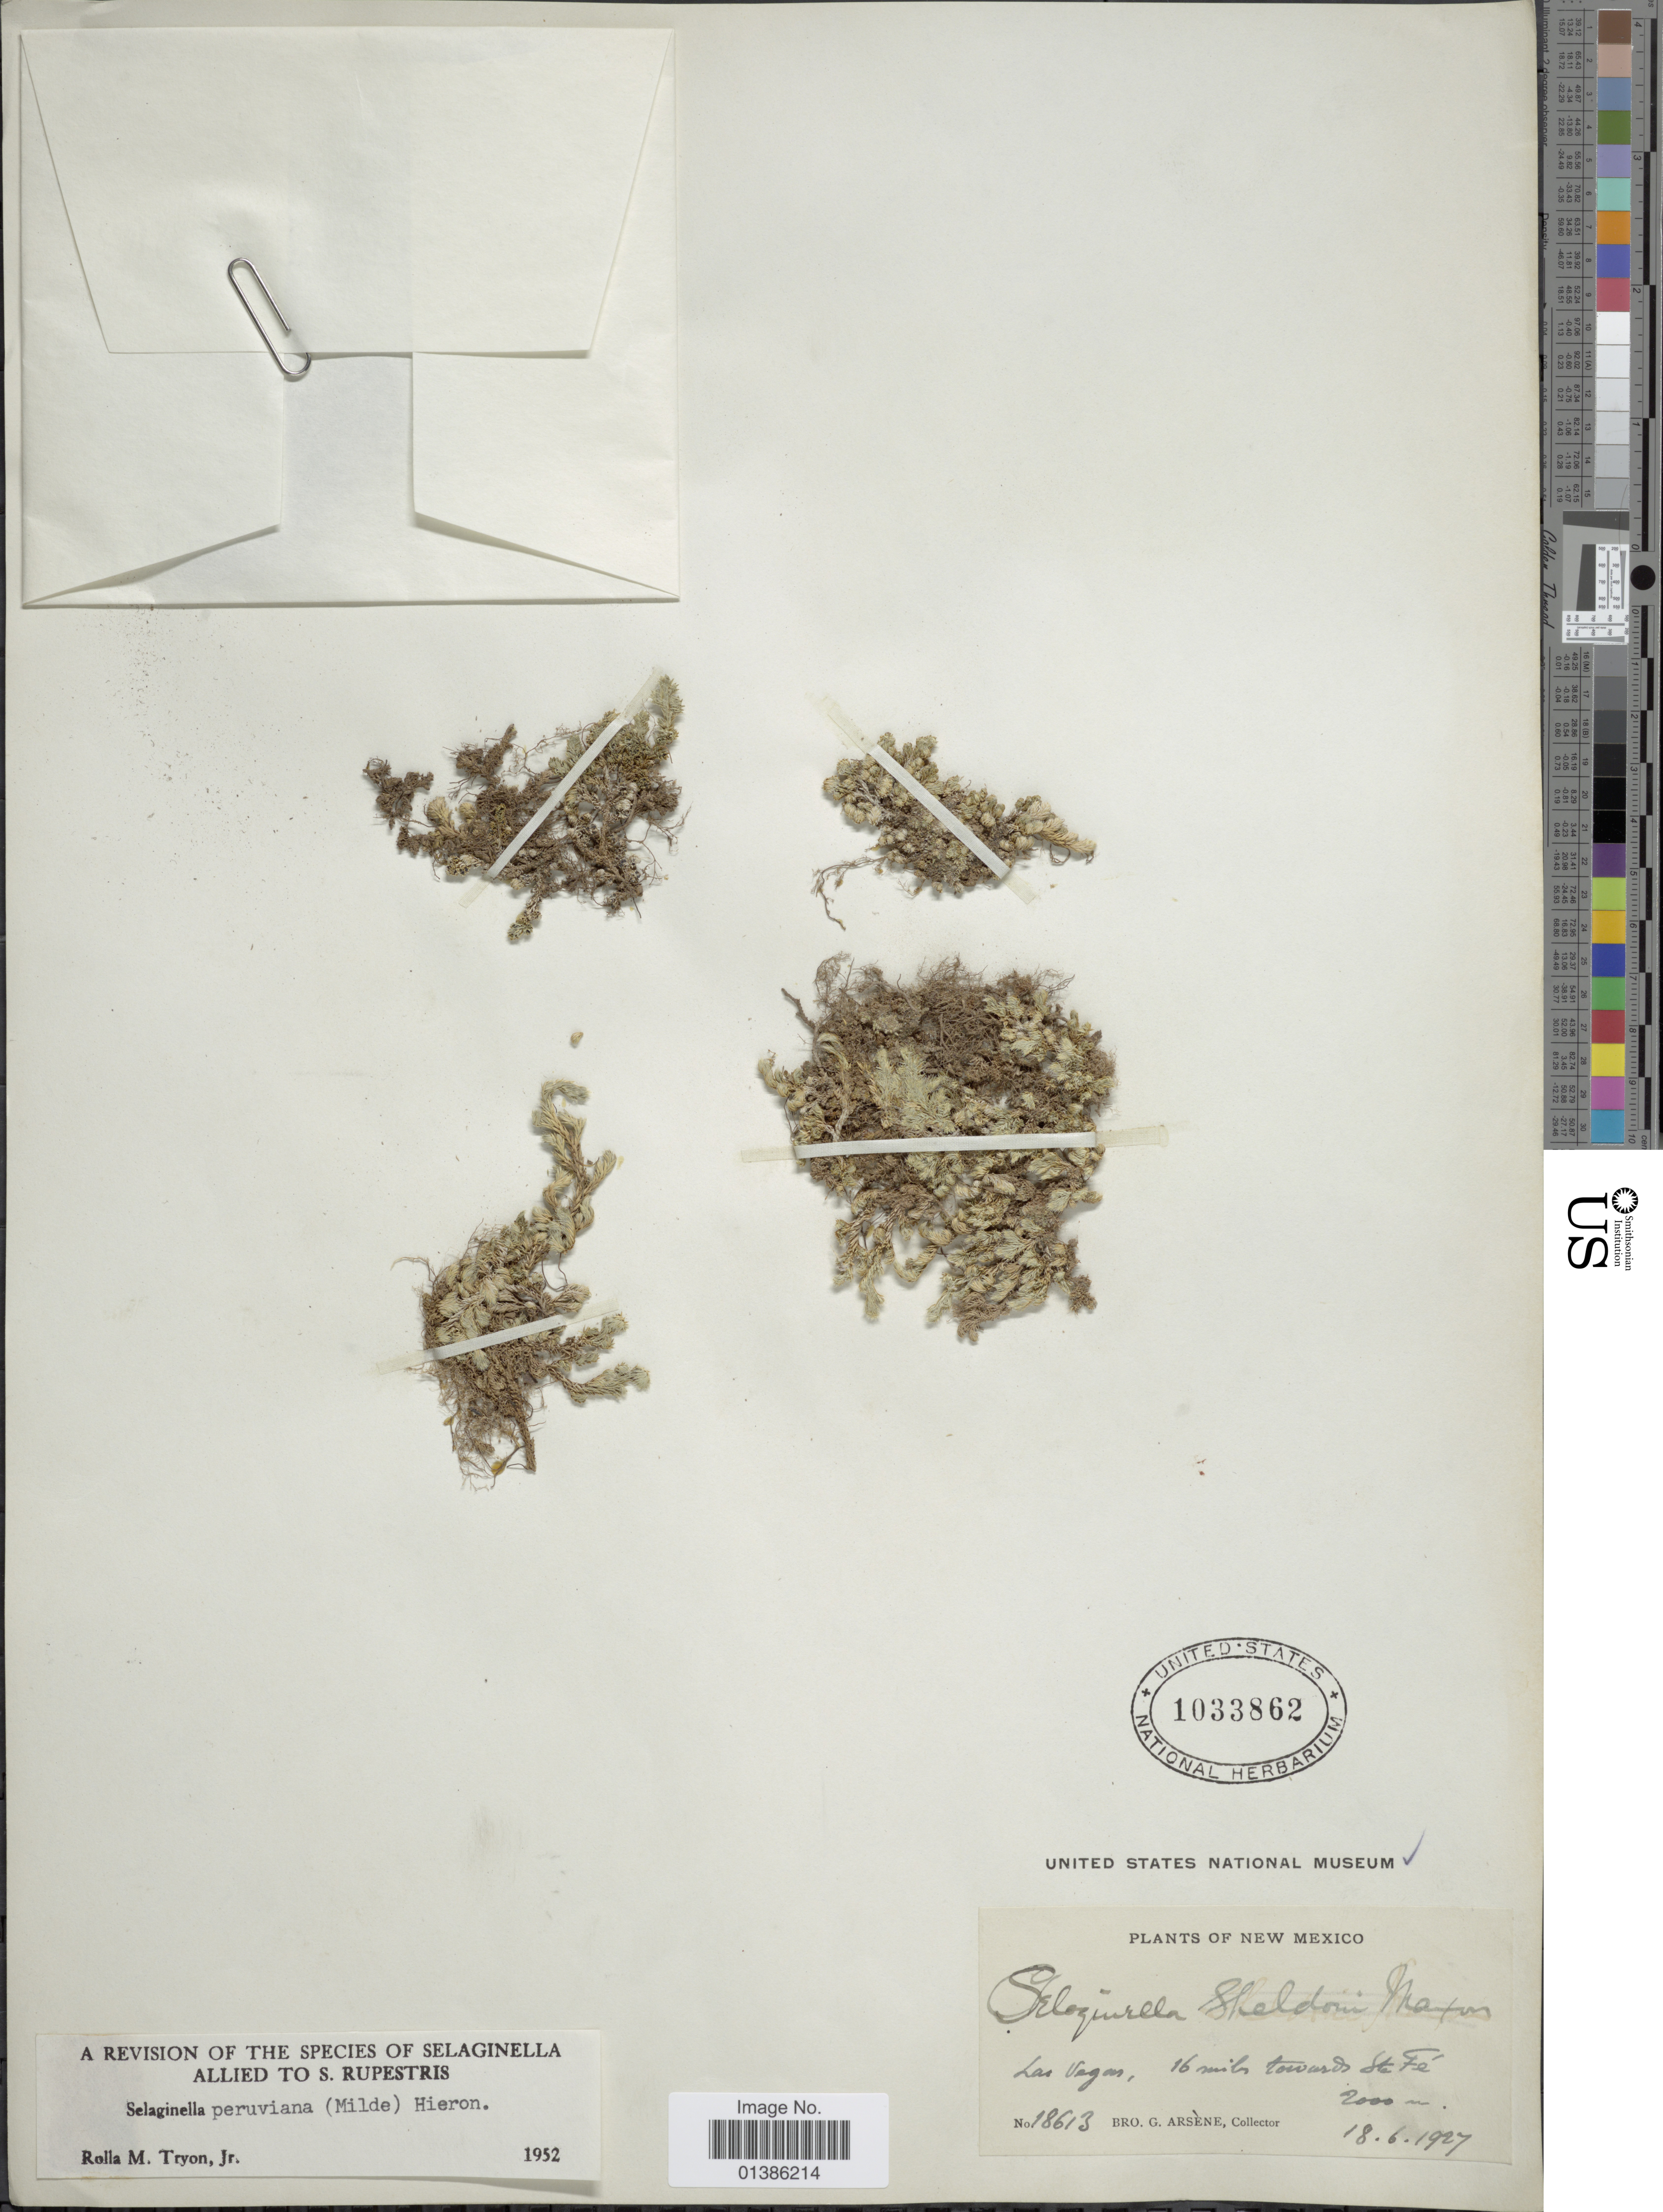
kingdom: Plantae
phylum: Tracheophyta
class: Lycopodiopsida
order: Selaginellales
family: Selaginellaceae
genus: Selaginella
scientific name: Selaginella peruviana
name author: (Milde) Hieron.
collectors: Bro. G. Arsène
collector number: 18613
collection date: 1927-06-18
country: United States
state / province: New Mexico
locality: Las Vegas, 16 miles towards Sta Fé.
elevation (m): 2000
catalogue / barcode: US 1033862